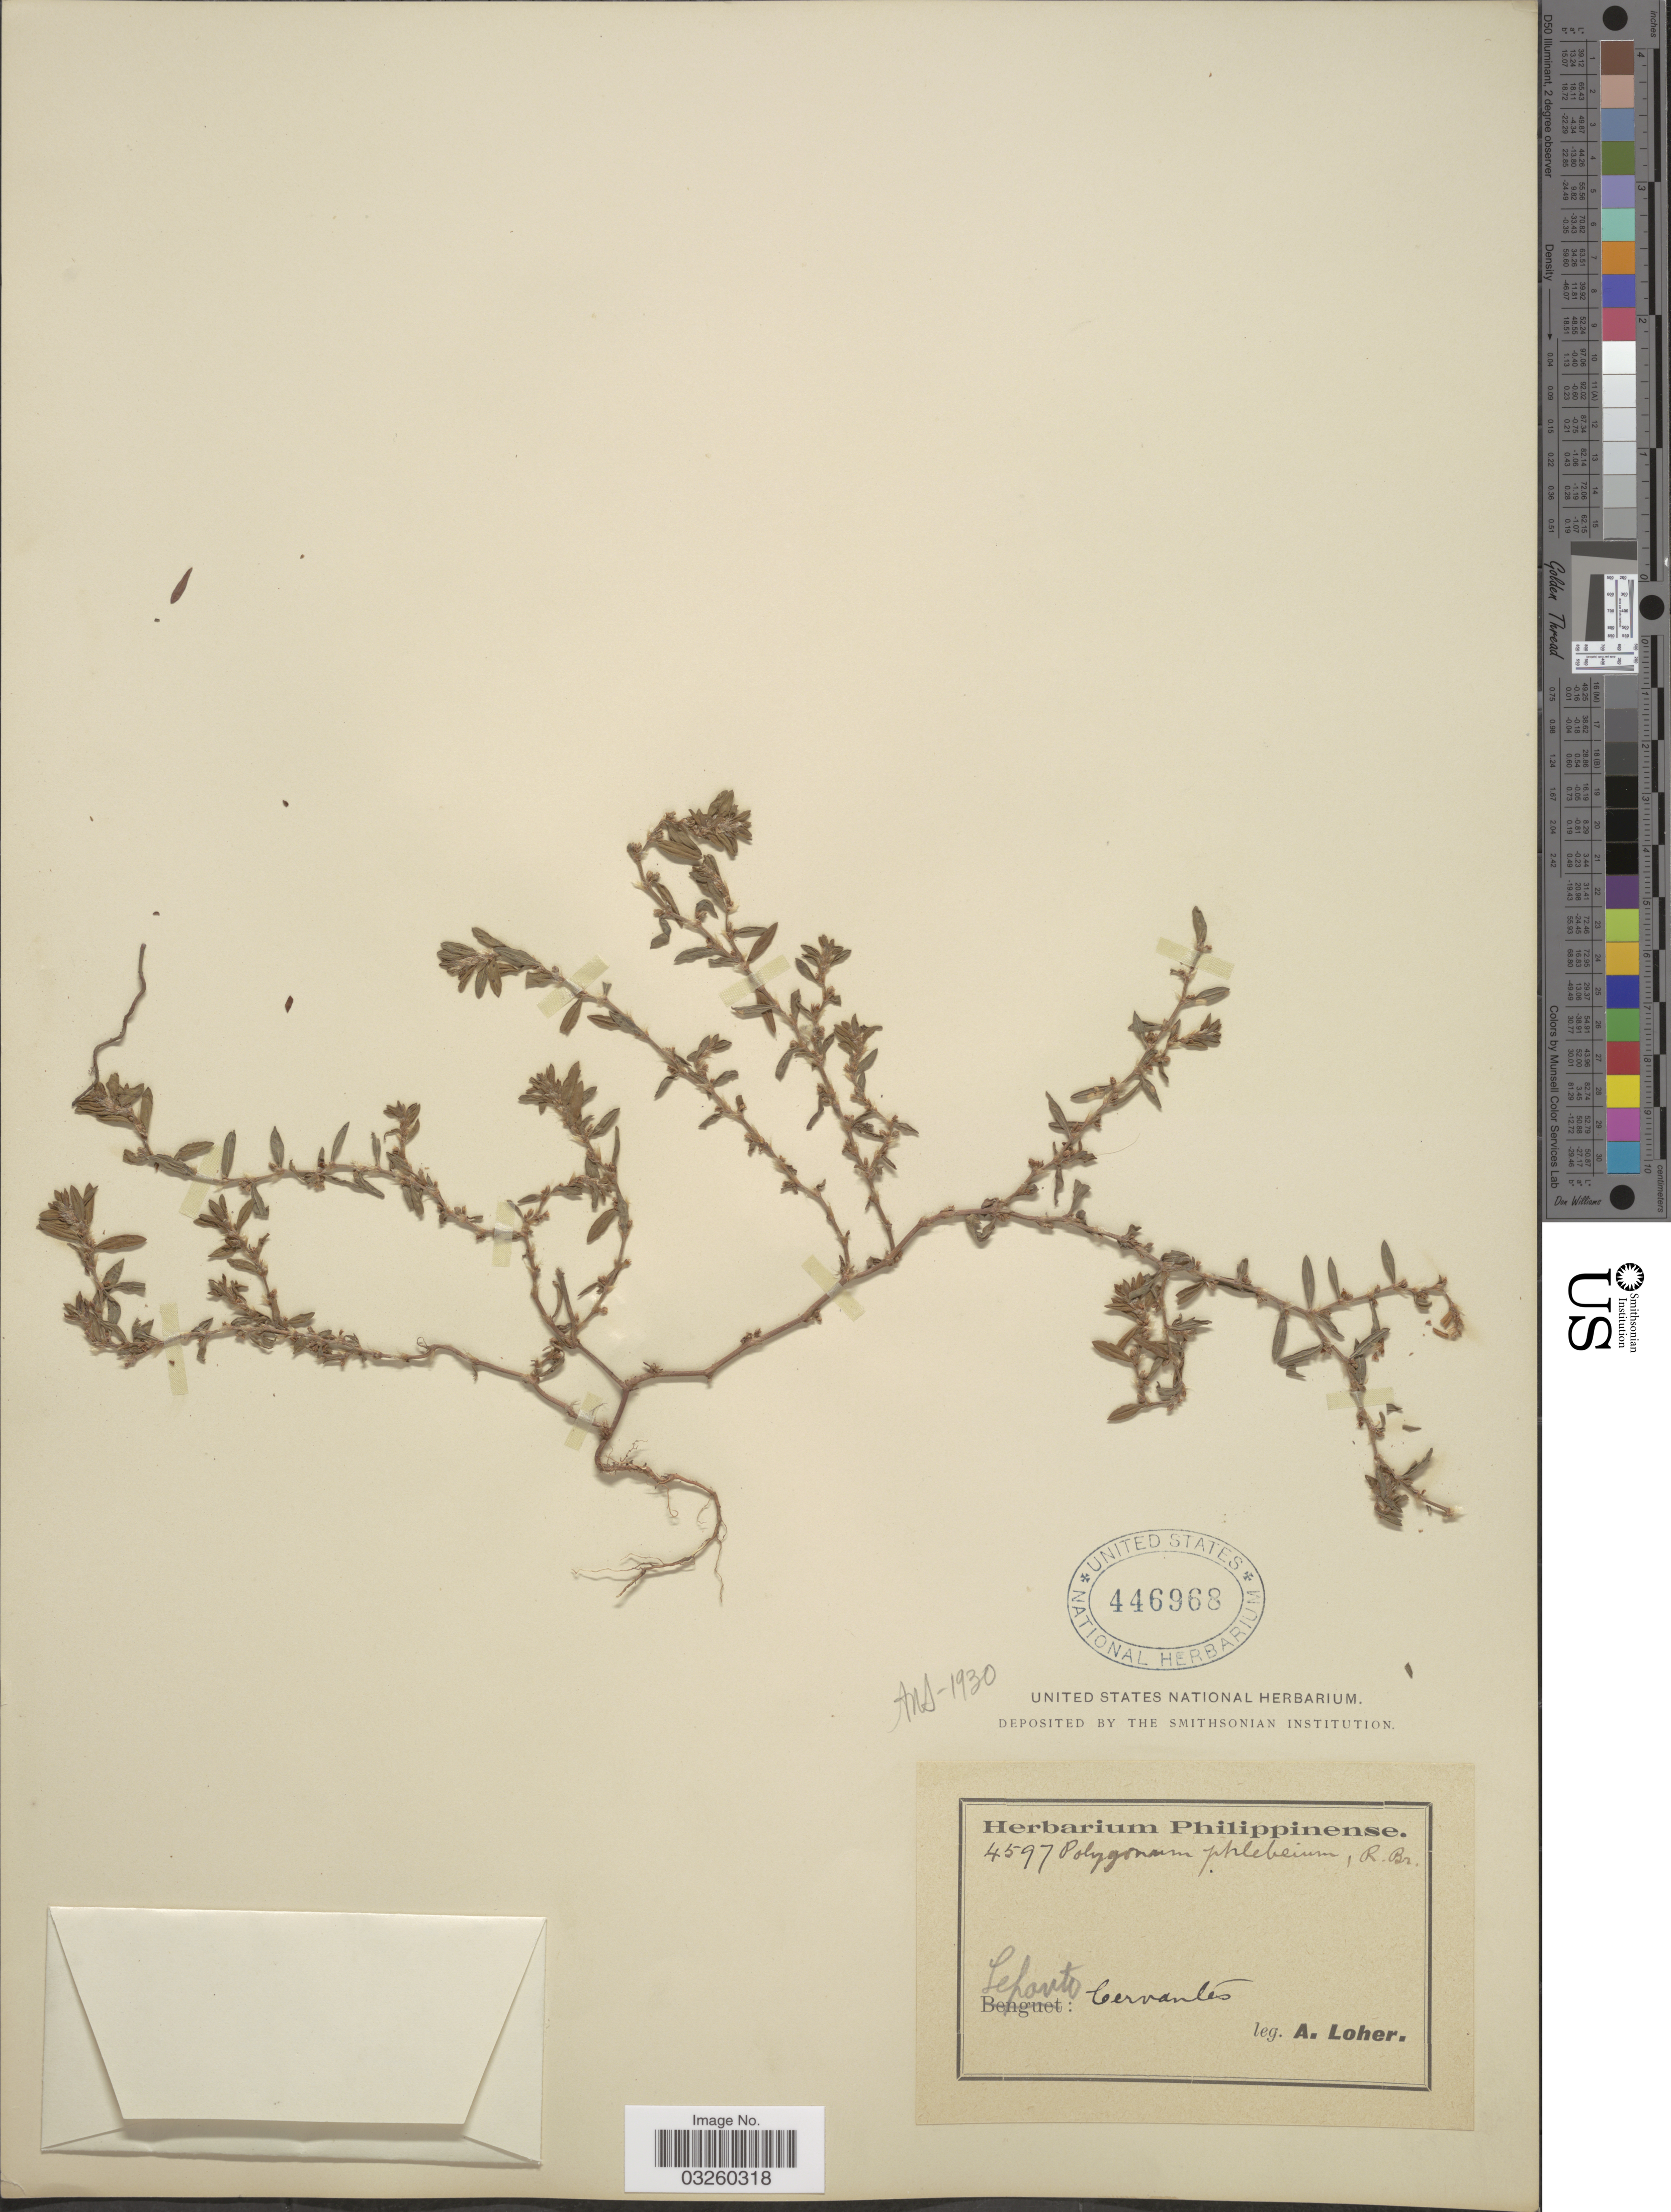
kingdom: Plantae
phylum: Tracheophyta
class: Magnoliopsida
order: Caryophyllales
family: Polygonaceae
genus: Polygonum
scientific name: Polygonum plebeium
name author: R. Br.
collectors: A. Loher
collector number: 4597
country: Philippines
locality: Lepanto: Cervantes.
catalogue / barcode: US 446968